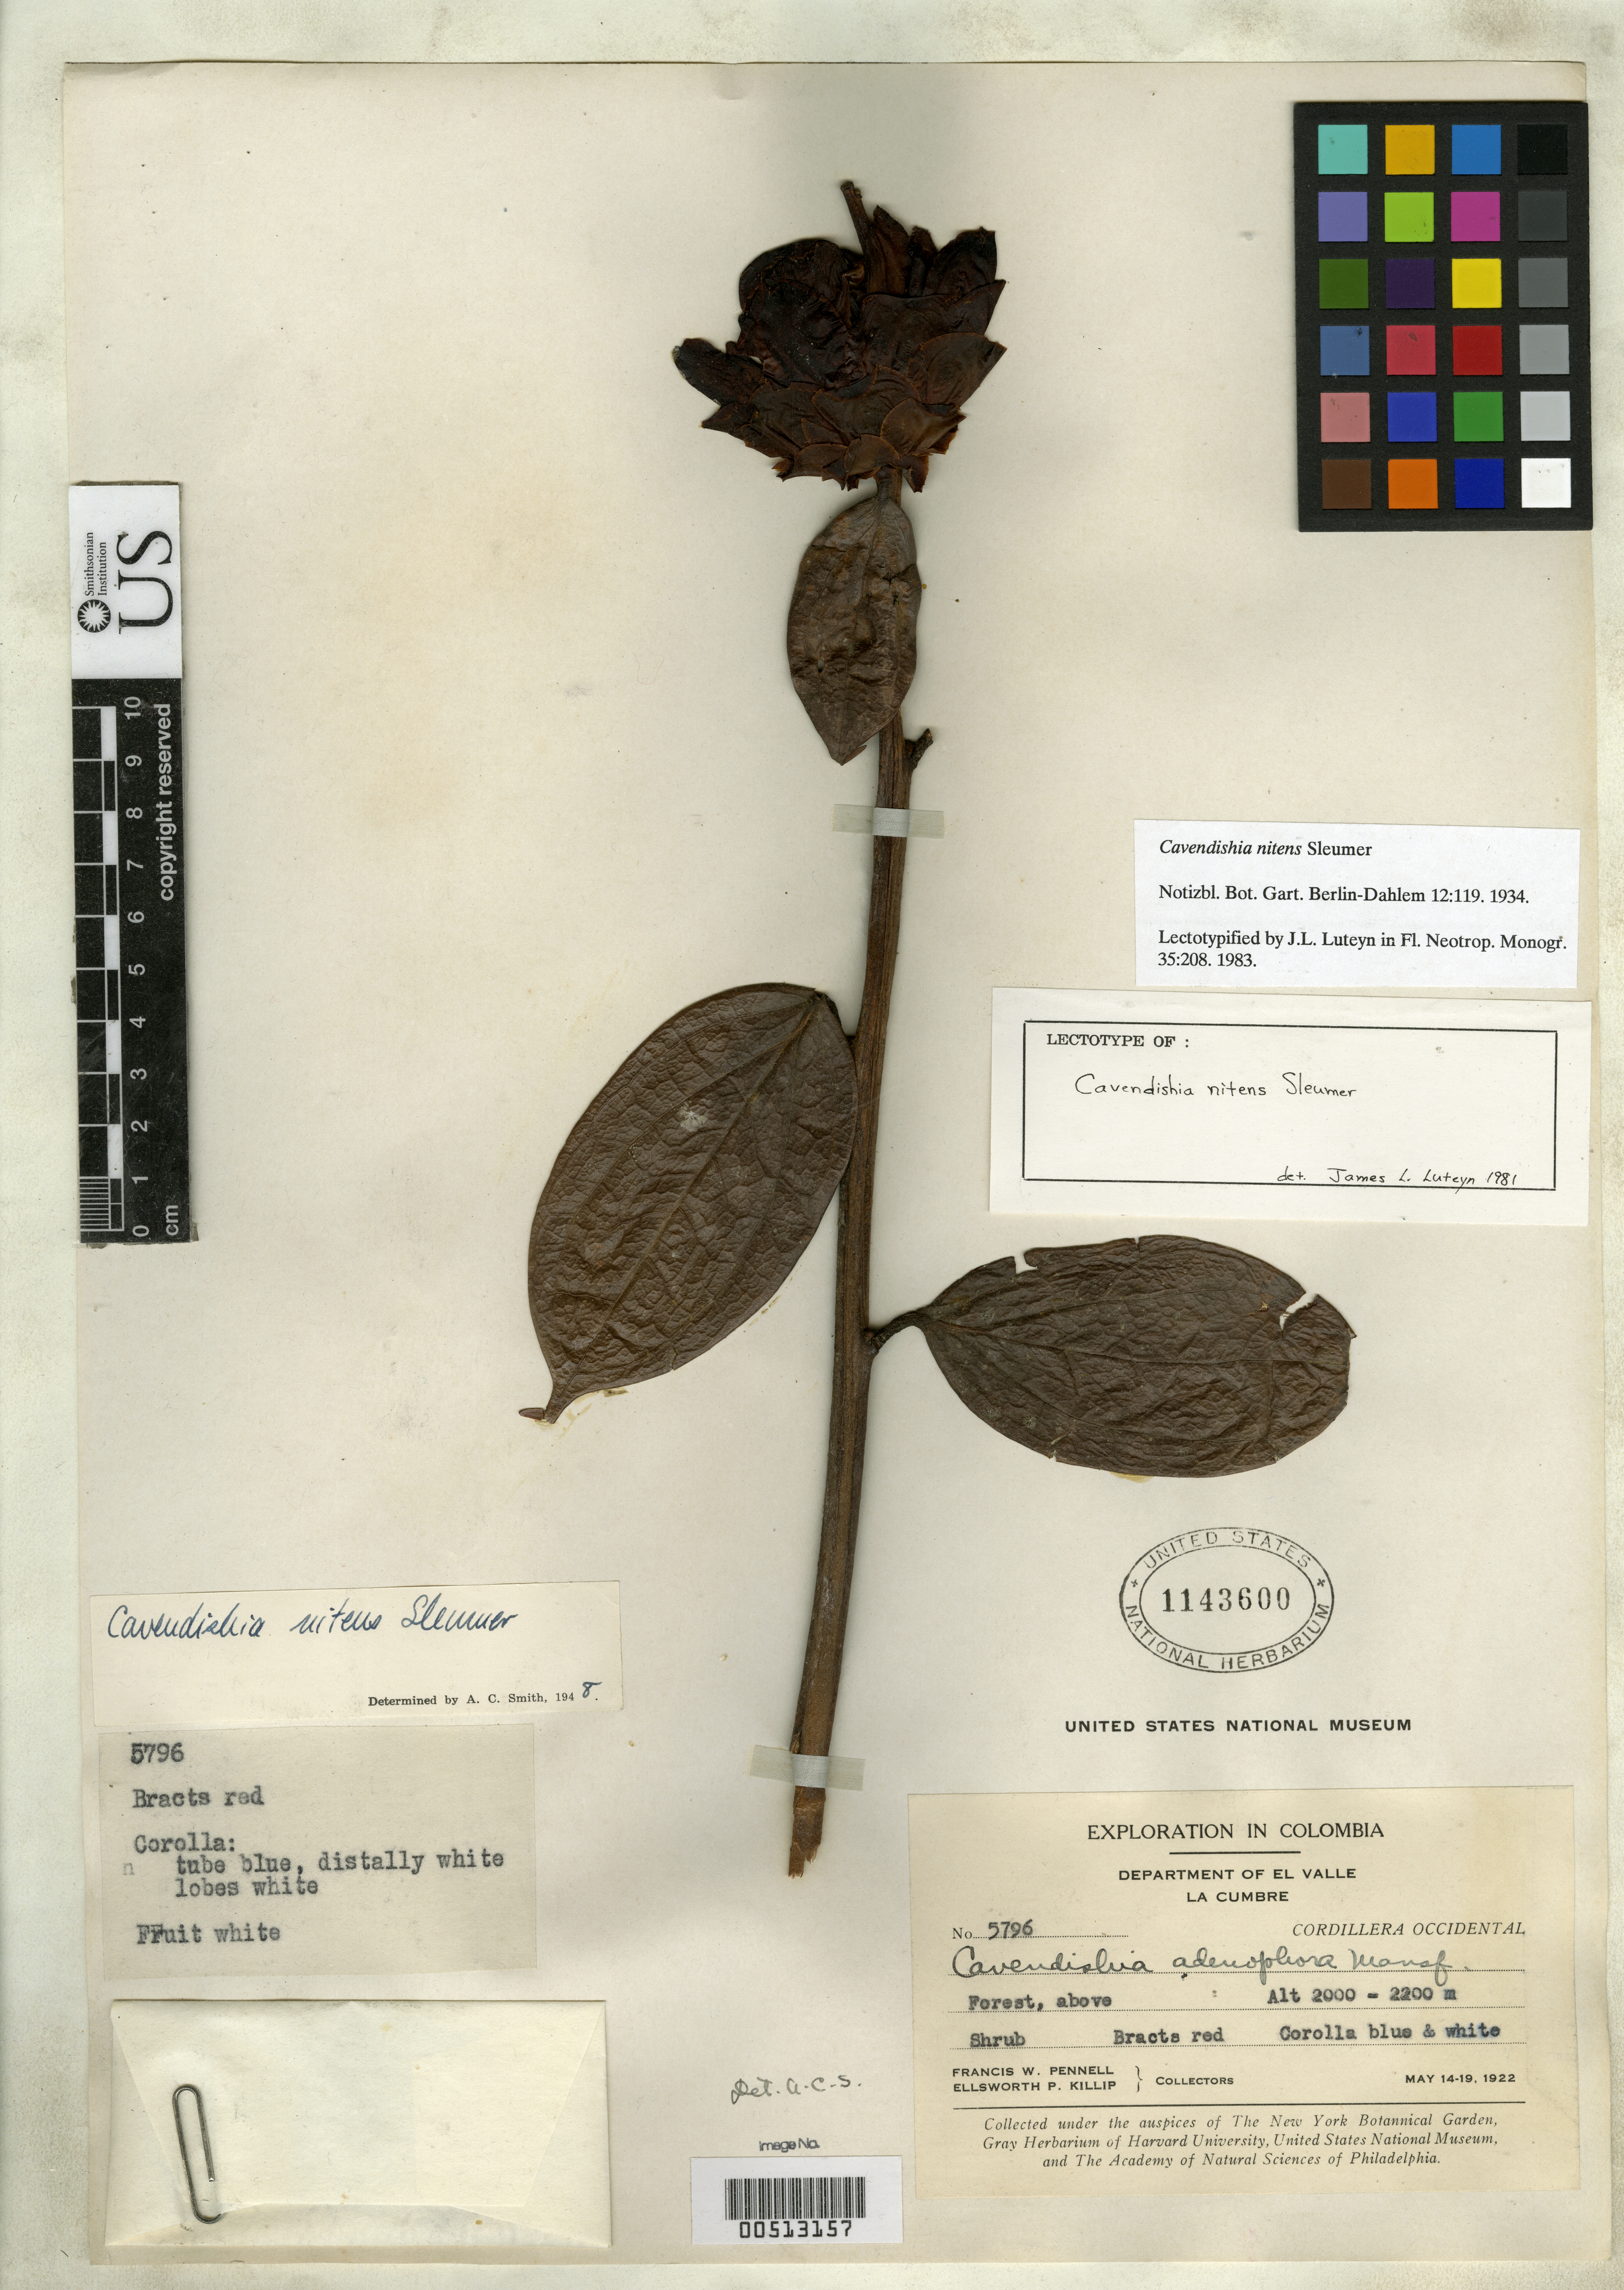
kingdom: Plantae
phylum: Tracheophyta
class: Magnoliopsida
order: Ericales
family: Ericaceae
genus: Cavendishia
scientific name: Cavendishia nitens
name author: (Sleumer) Sleumer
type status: Lectotype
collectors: F. W. Pennell & E. P. Killip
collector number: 5796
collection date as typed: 14 May 1922 to 19 May 1922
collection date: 1922-05-14/1922-05-19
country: Colombia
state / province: Valle del Cauca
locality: Cordillera Occidental, forests above La Cumbe.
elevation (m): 2000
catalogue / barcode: US 1143600